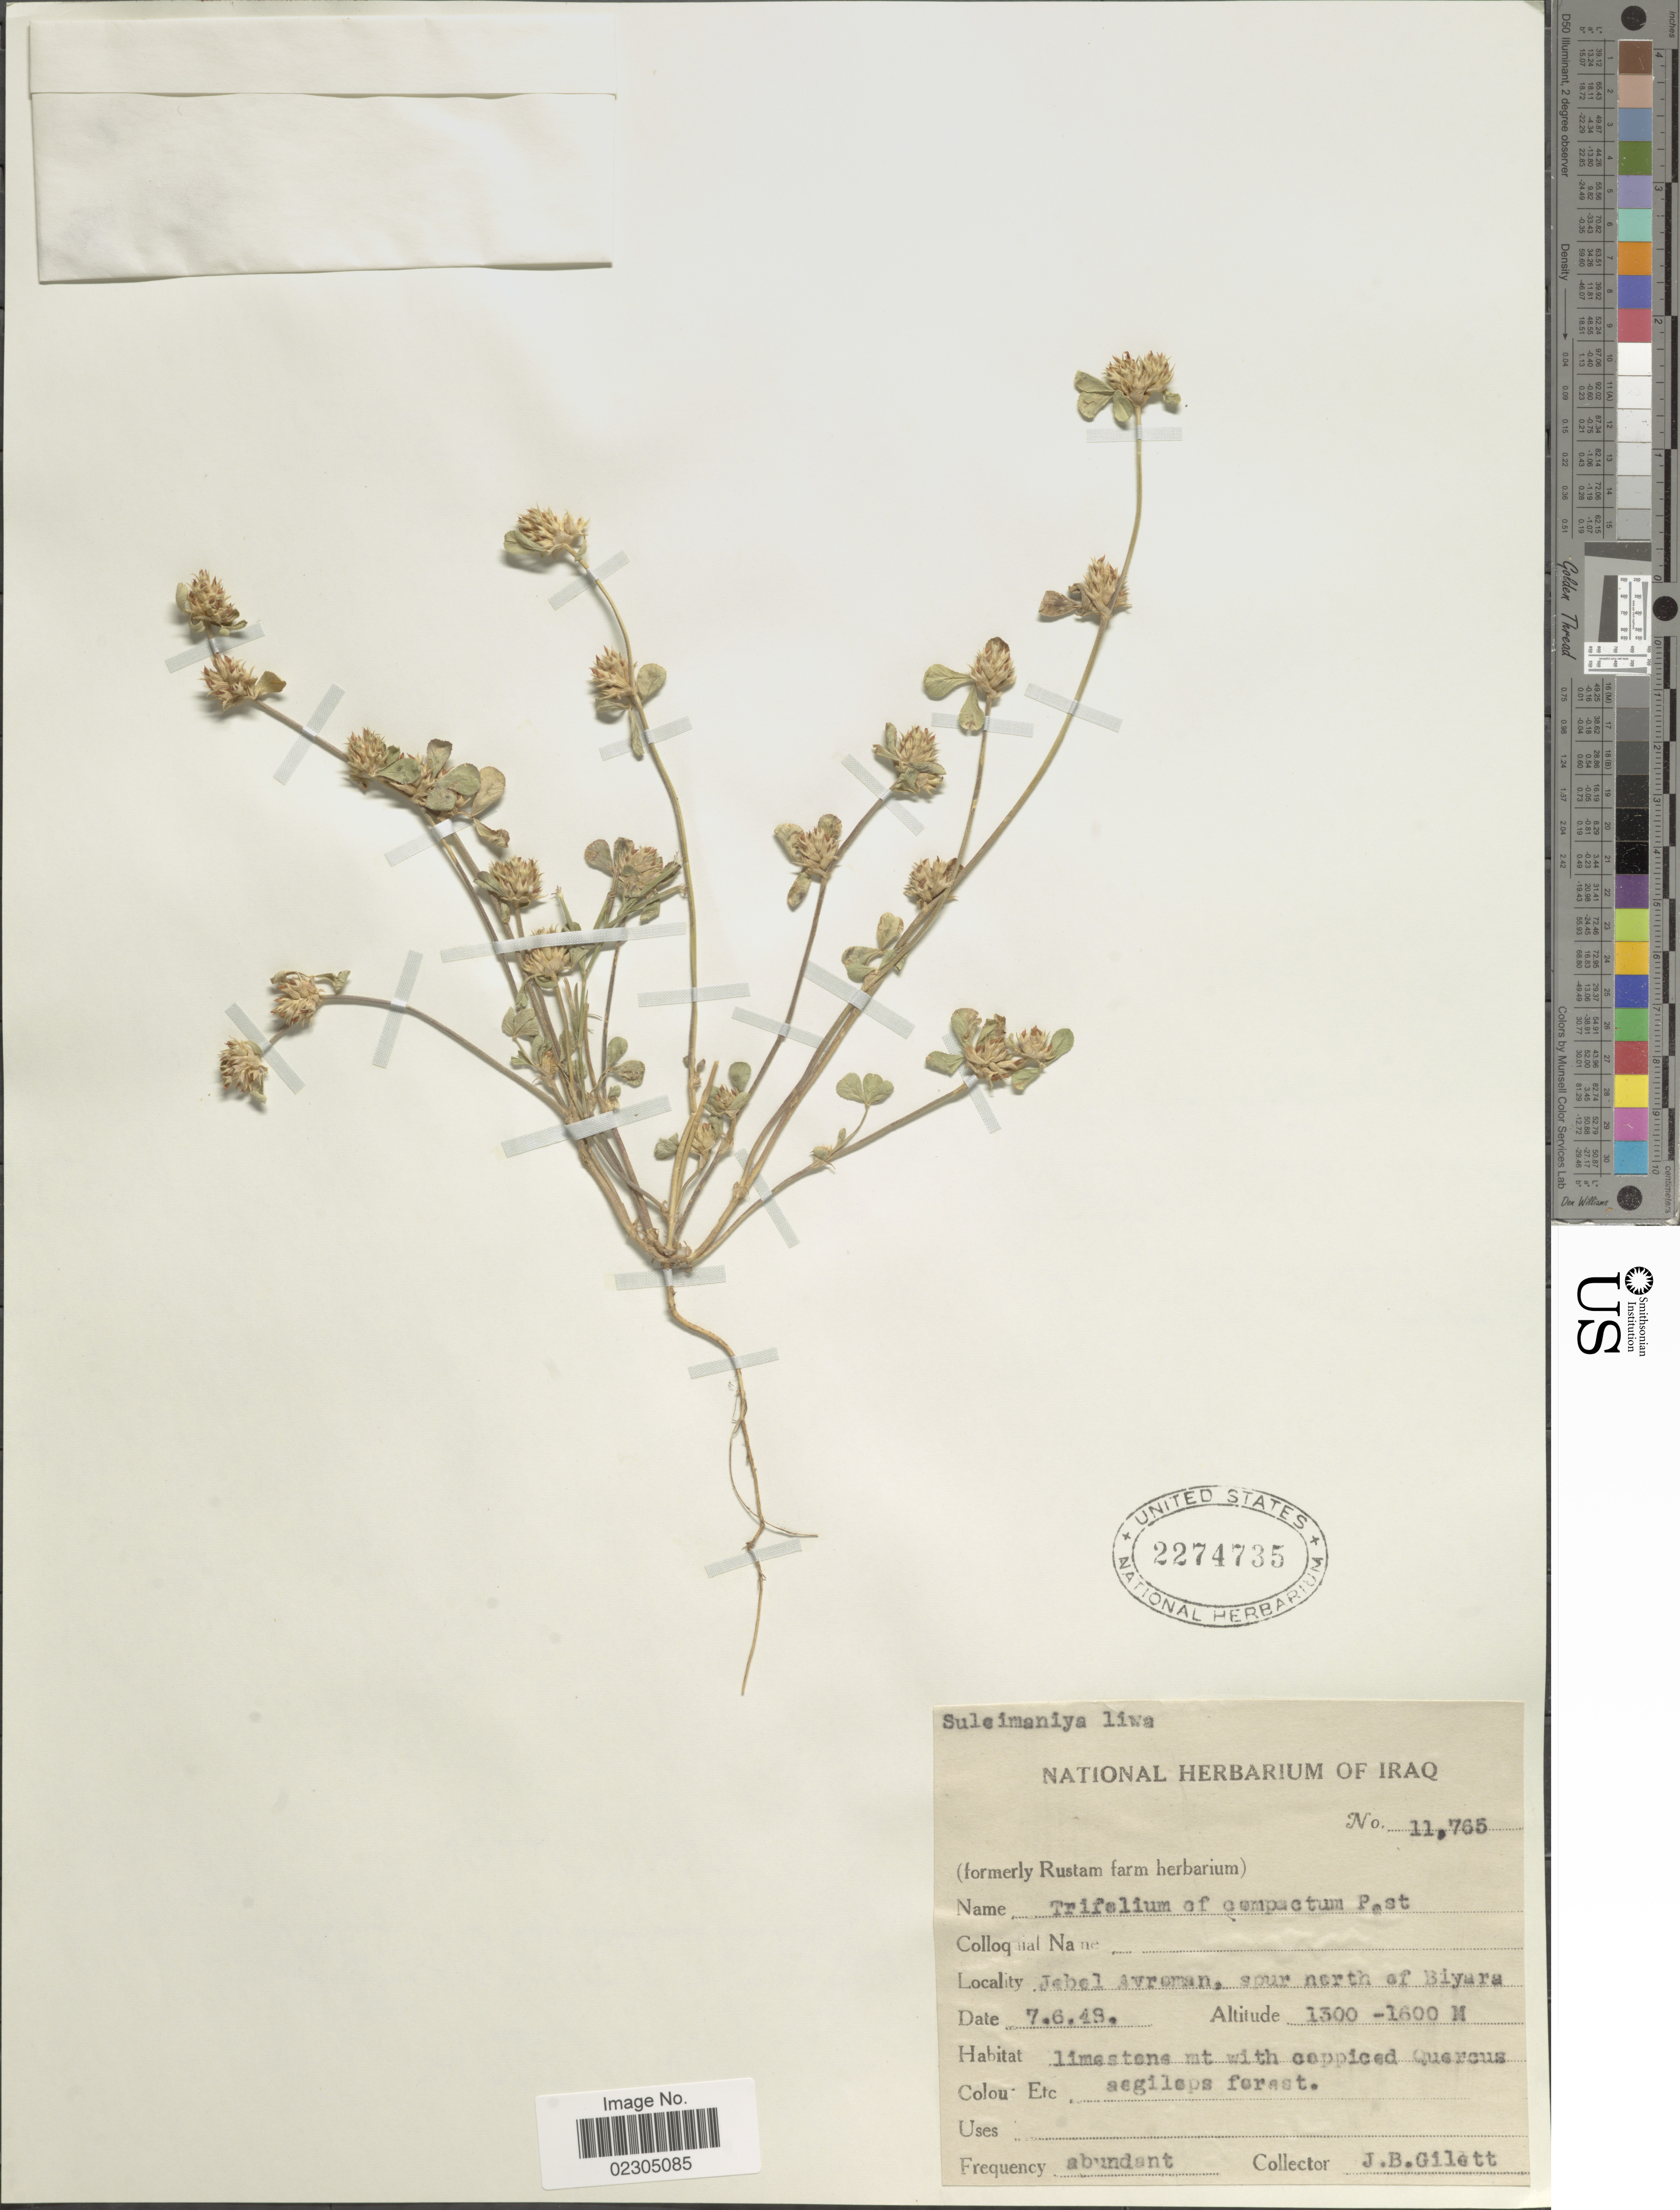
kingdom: Plantae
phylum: Tracheophyta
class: Magnoliopsida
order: Fabales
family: Fabaceae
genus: Trifolium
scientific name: Trifolium compactum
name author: Post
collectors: J. B. Gillett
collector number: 11765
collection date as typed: Transcribed d/m/y: 7/6/48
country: Iraq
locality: Jebel Avreman, spur north of Biyara.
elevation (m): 1300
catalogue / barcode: US 2274735